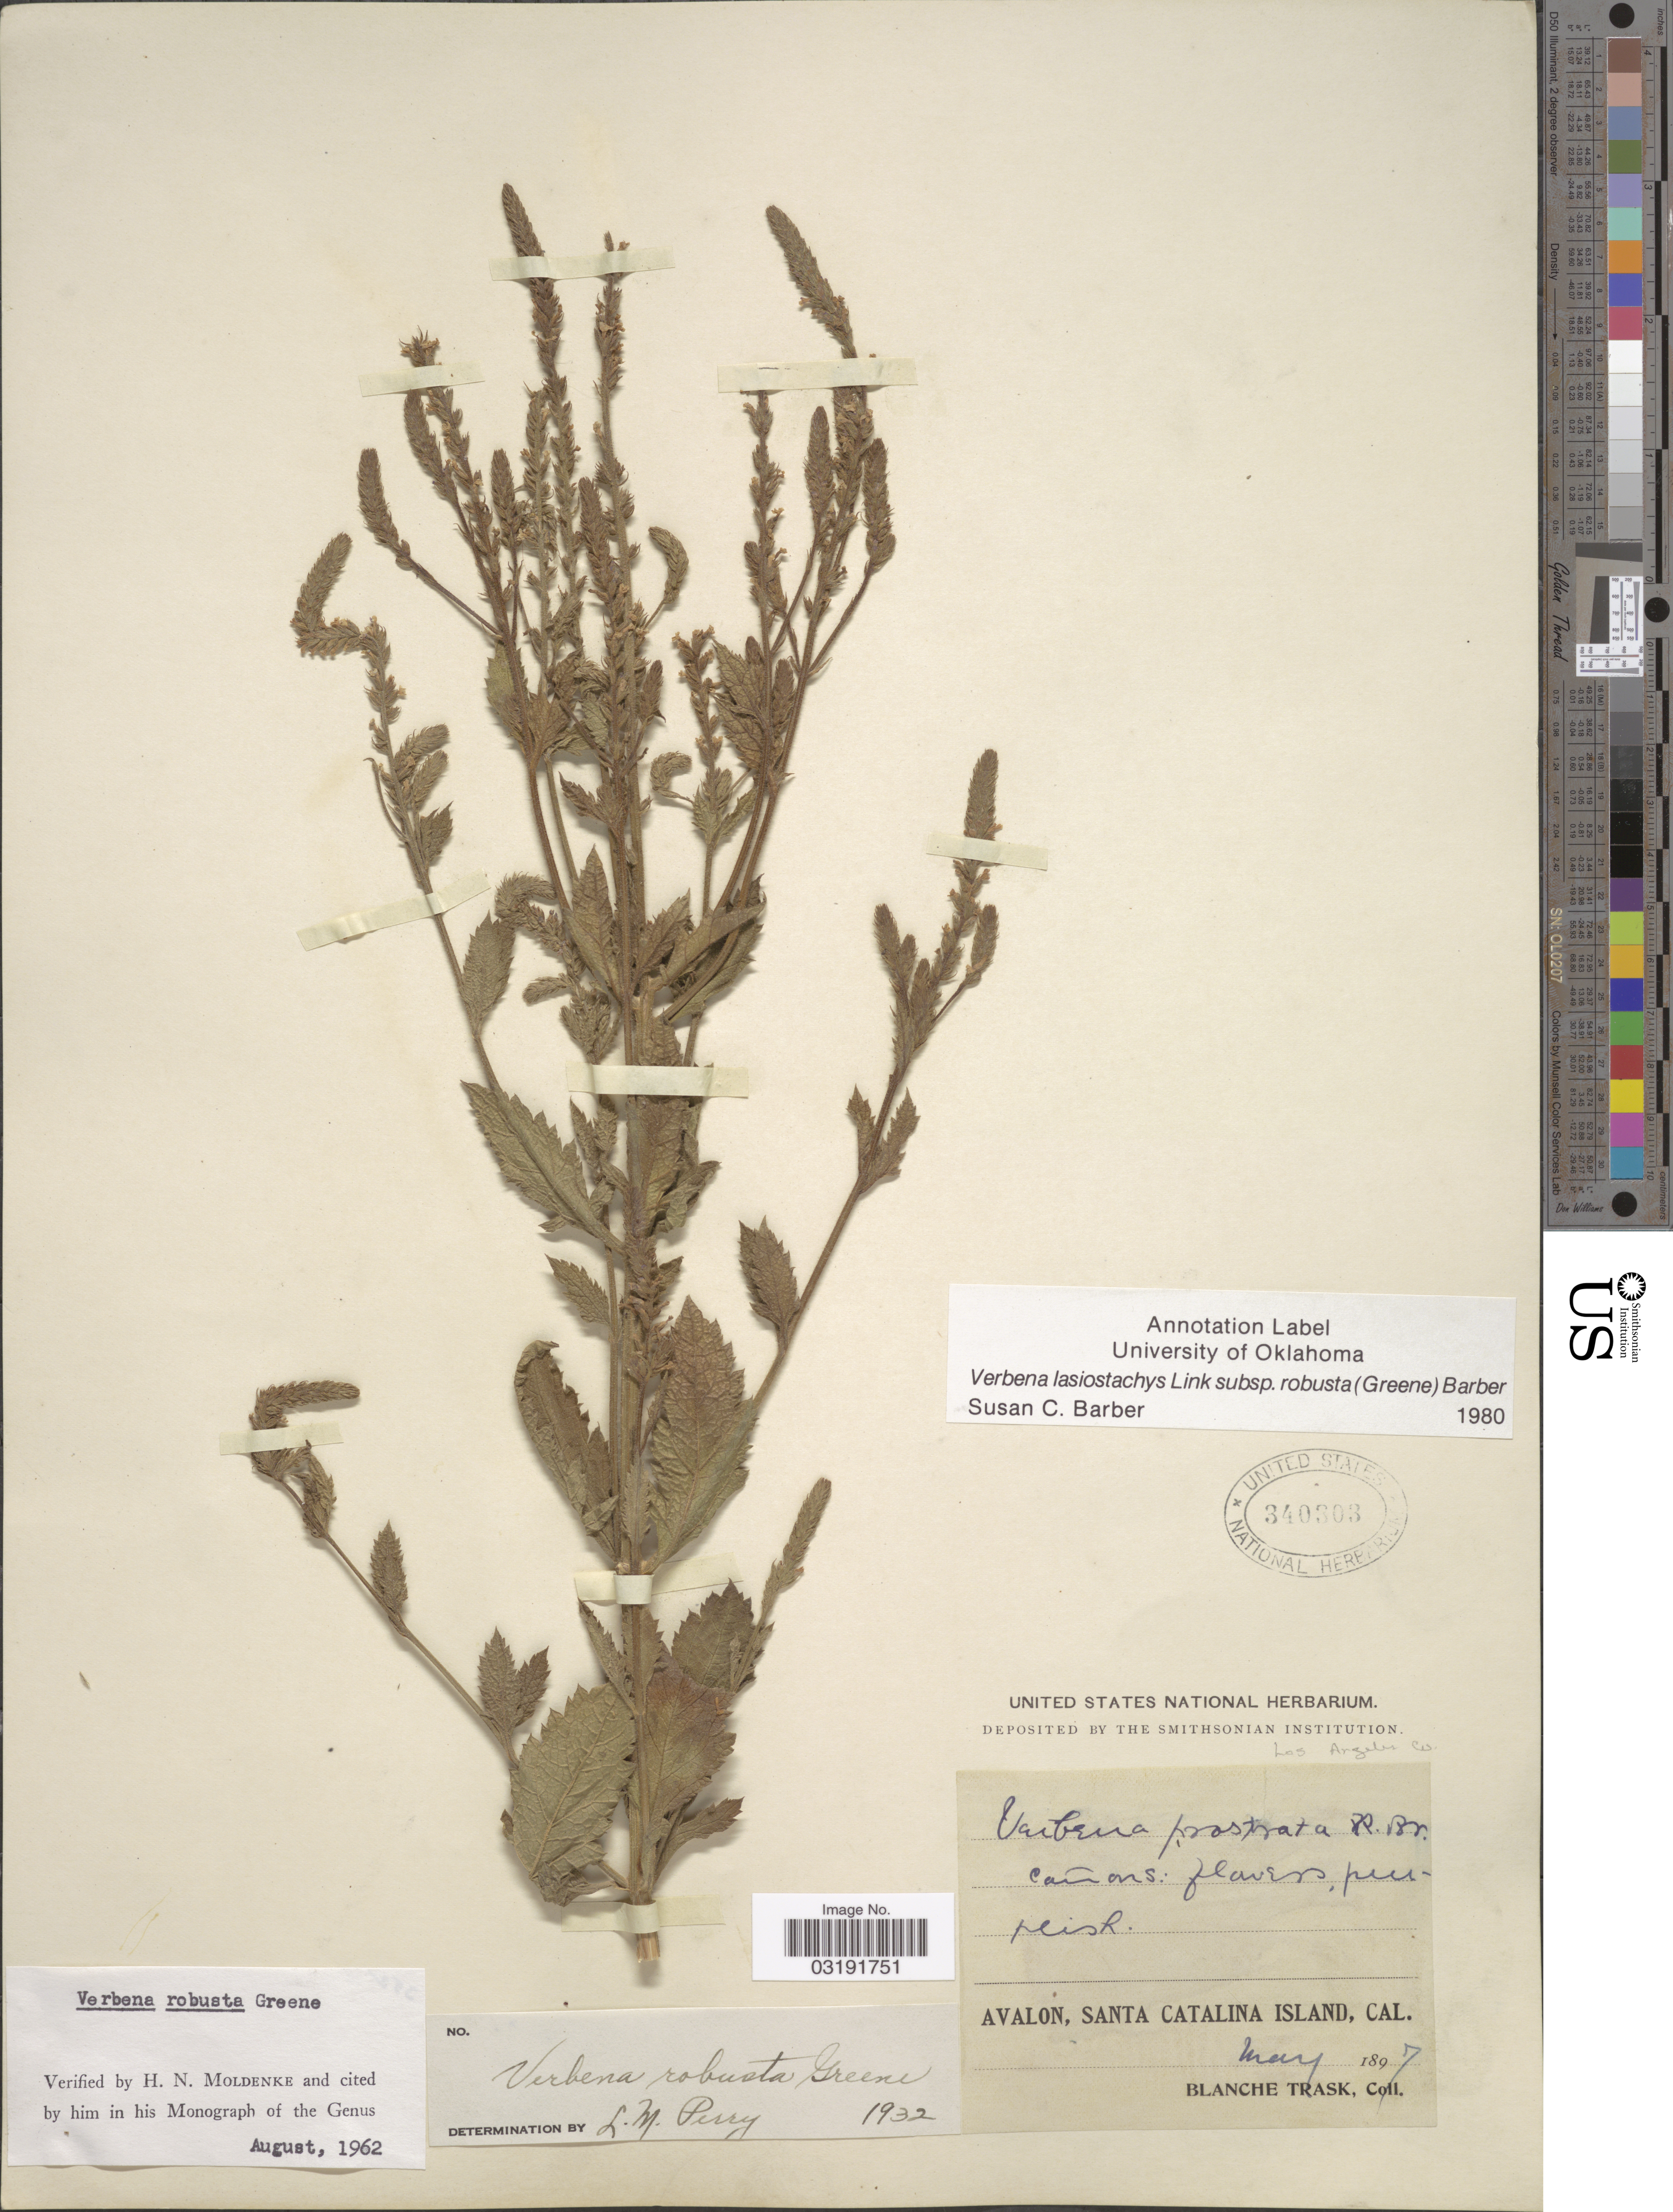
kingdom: Plantae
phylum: Tracheophyta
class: Magnoliopsida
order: Lamiales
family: Verbenaceae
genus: Verbena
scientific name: Verbena lasiostachys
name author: Link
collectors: B. Trask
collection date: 1897-05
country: United States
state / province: California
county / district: Los Angeles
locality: Avalon, Santa Catalina Island. Los Angeles Co.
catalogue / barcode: US 340303